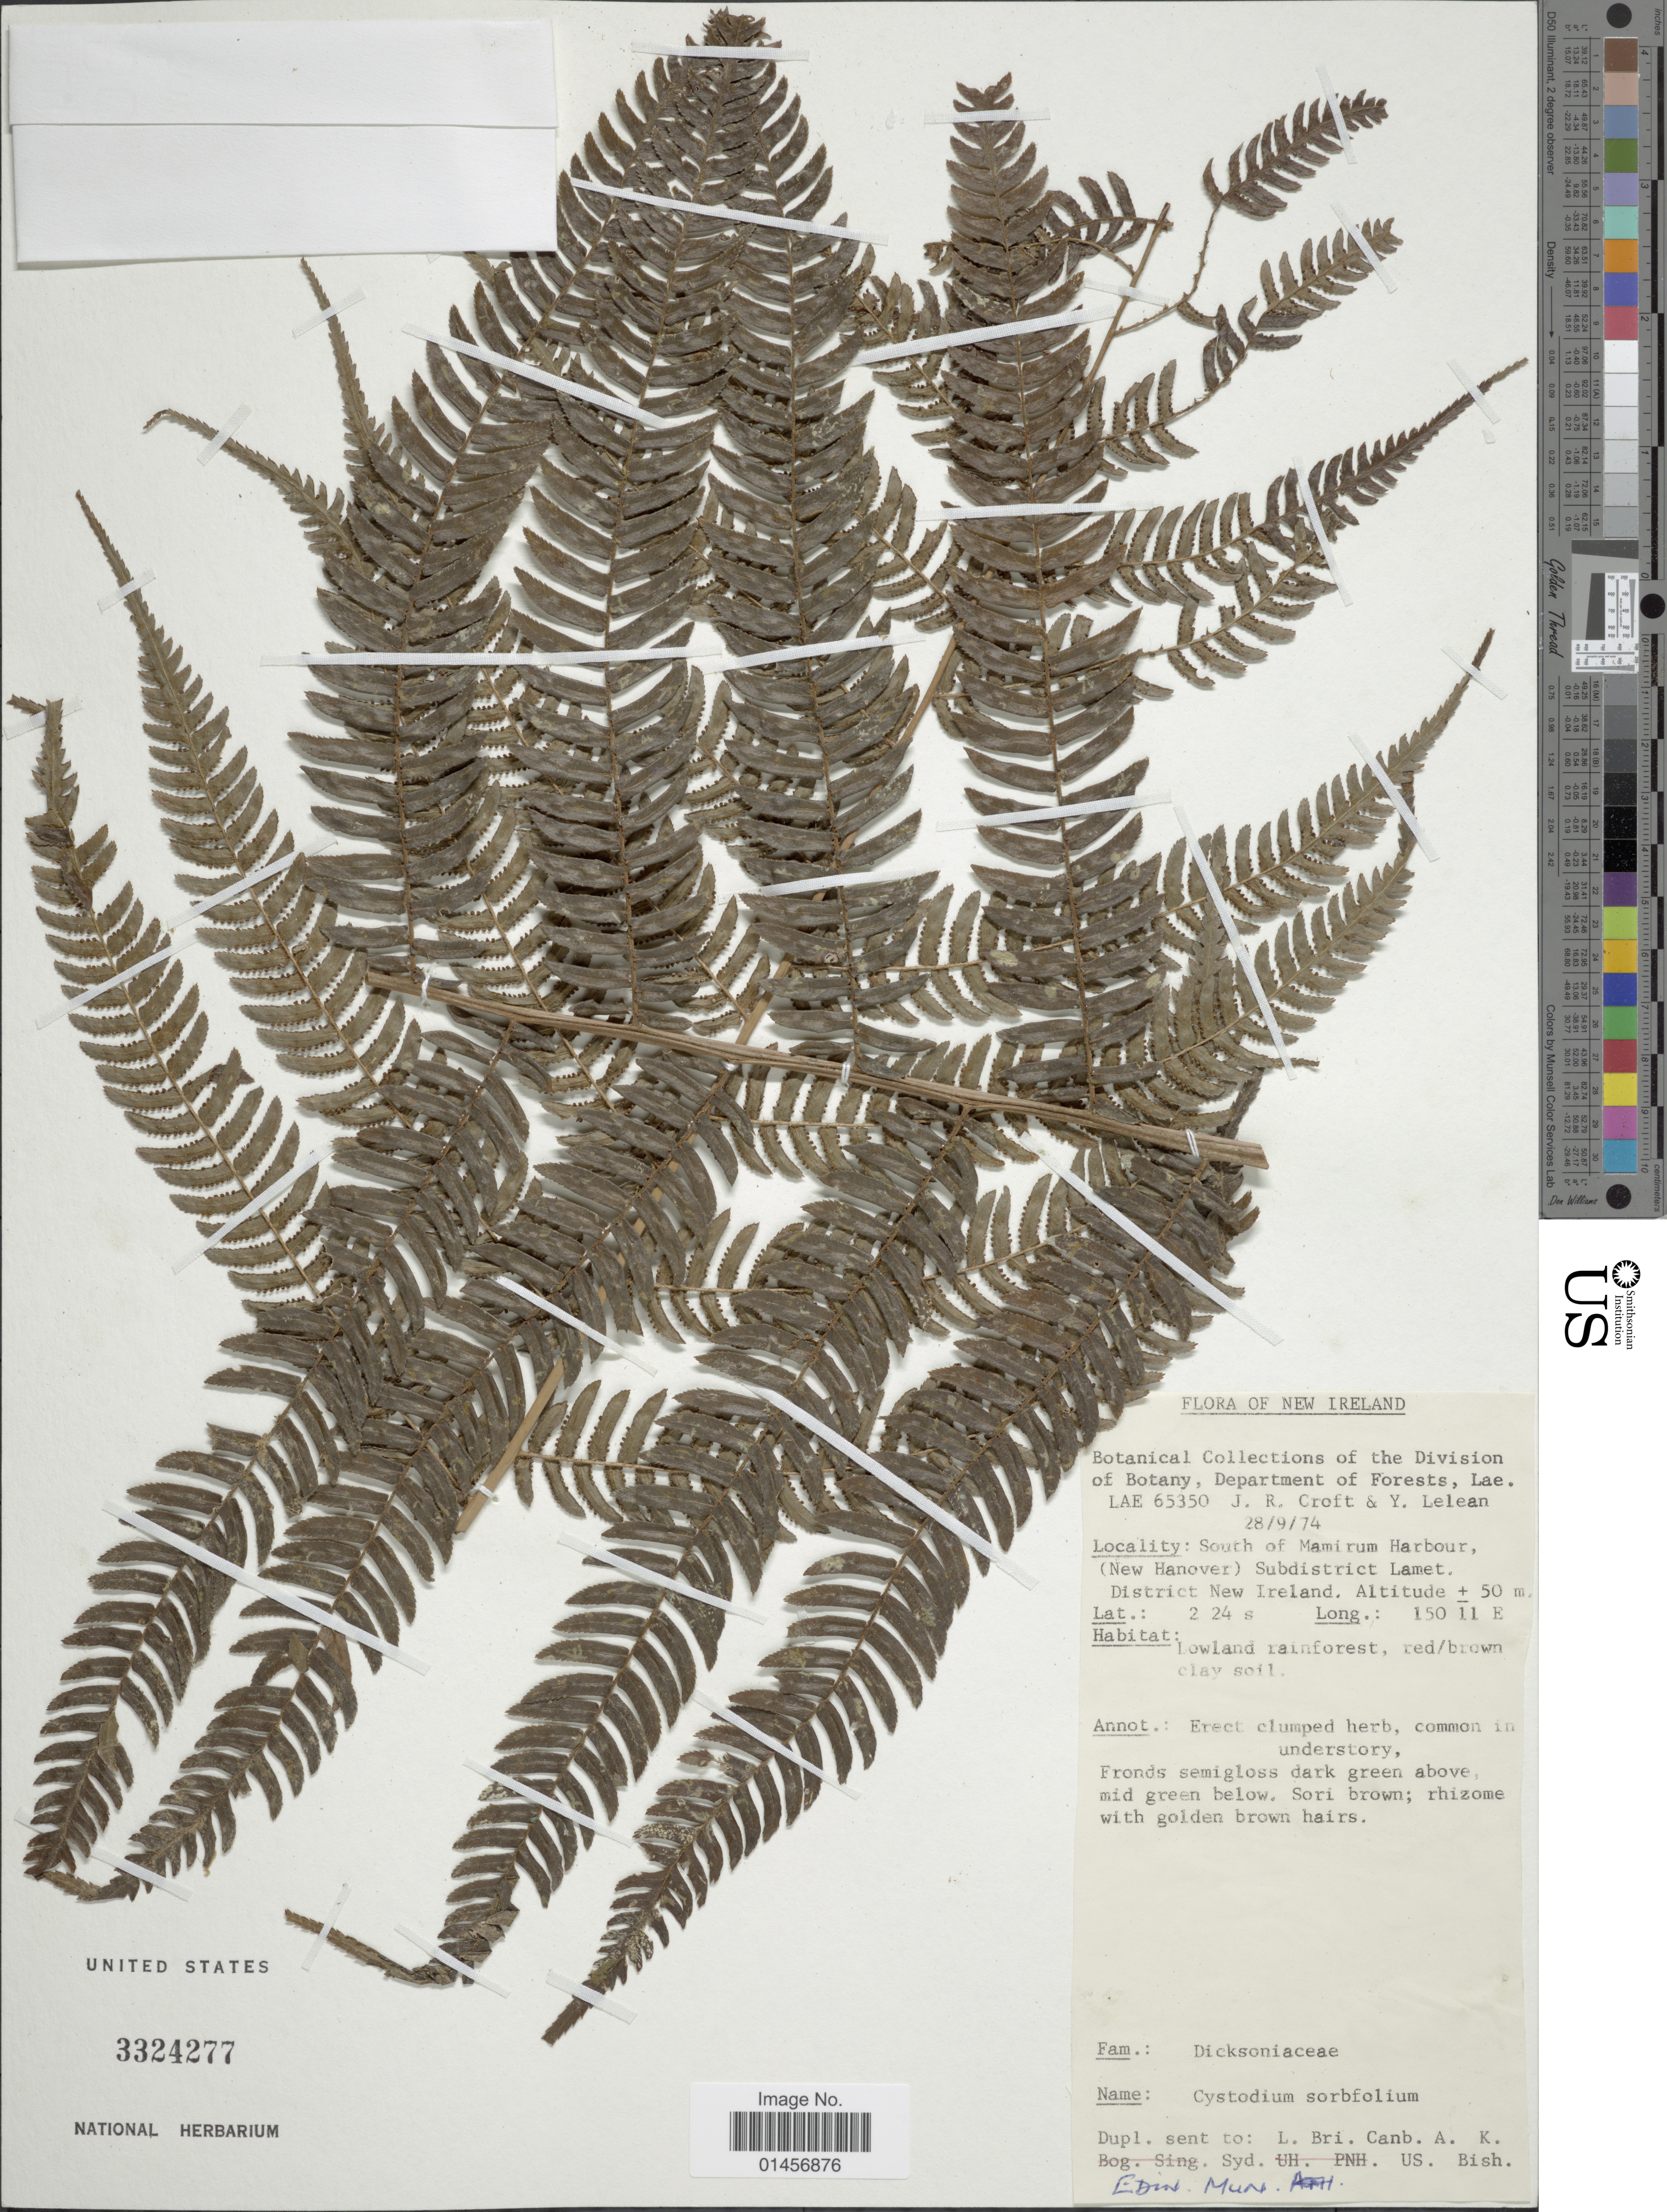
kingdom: Plantae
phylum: Tracheophyta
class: Polypodiopsida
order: Polypodiales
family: Cystodiaceae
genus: Cystodium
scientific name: Cystodium sorbifolium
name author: (J. Sm.) J. Sm.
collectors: J. R. Croft & Y. Lelean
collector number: LAE 65350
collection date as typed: Transcribed d/m/y: 29/8/74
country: Papua New Guinea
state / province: New Ireland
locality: South of Mamirum Harbour, (New Hanover) Subdistrict Lamet. District New Ireland.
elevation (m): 50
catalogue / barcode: US 3324277